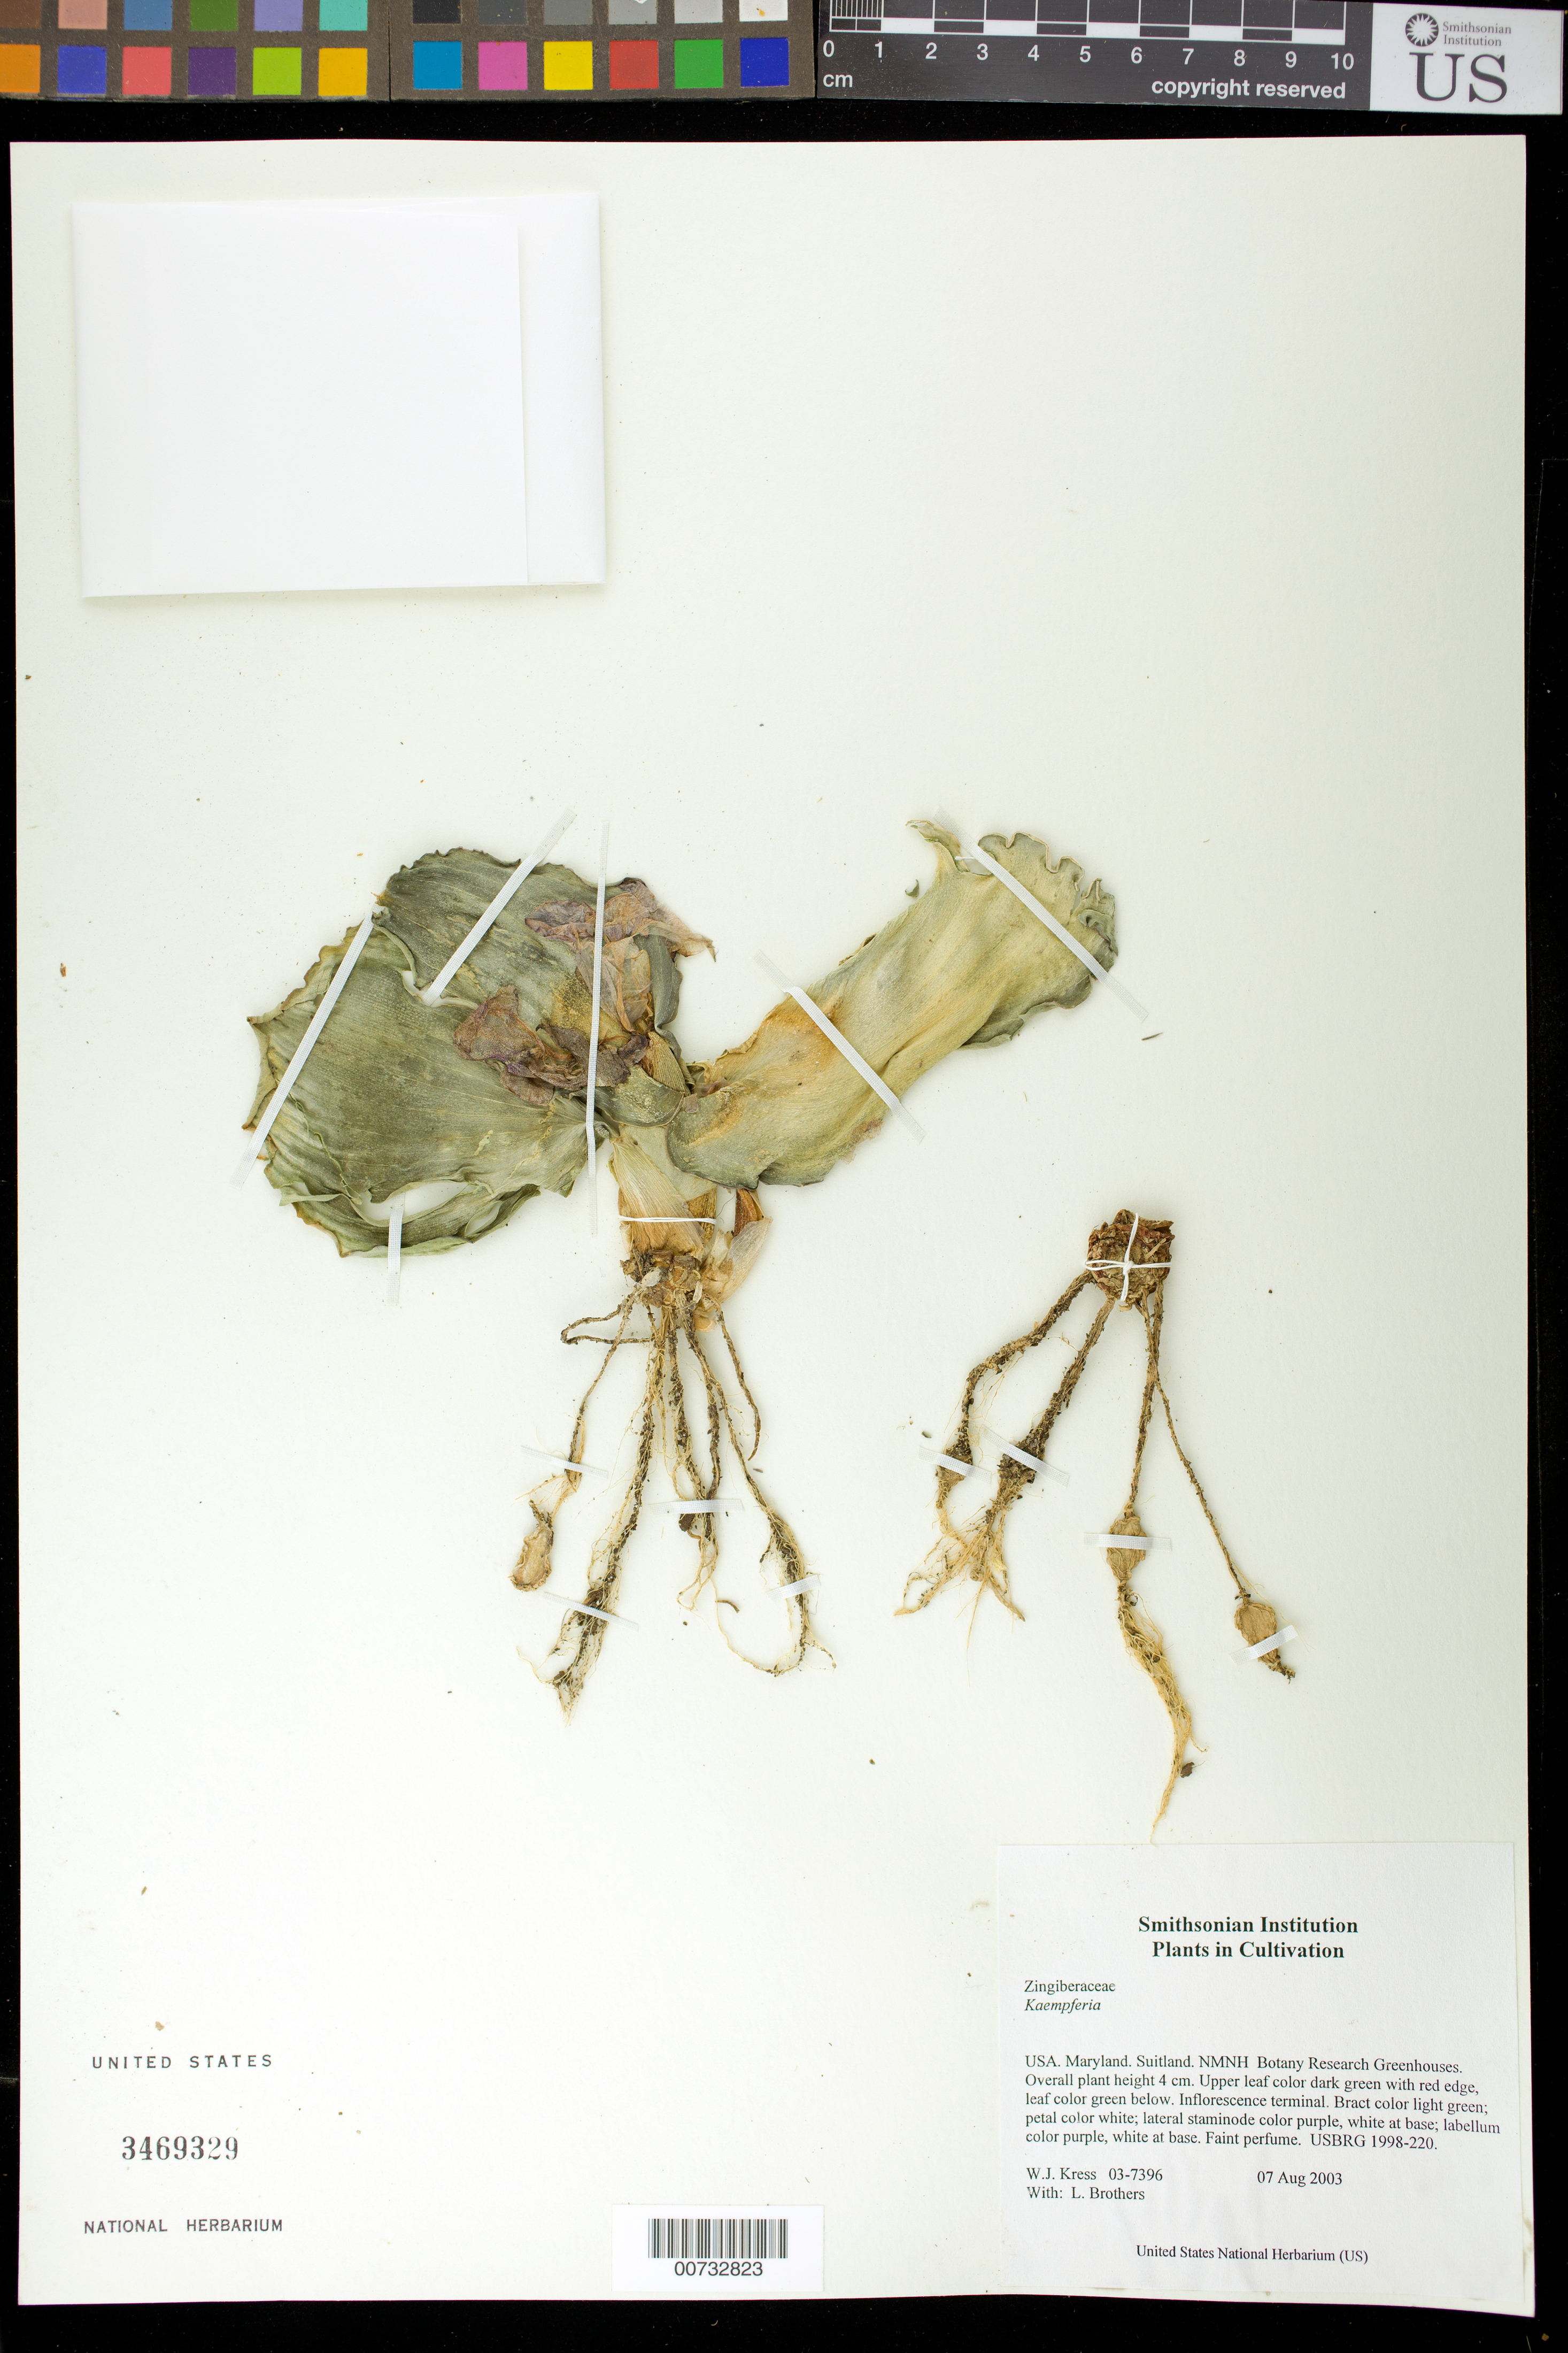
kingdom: Plantae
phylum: Tracheophyta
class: Liliopsida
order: Zingiberales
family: Zingiberaceae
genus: Kaempferia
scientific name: Kaempferia sp.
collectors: W. J. Kress & L. E. Brothers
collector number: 03-7396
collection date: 2003-08-07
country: United States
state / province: Maryland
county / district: Prince George's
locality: NMNH Botany Research Greenhouses. Suitland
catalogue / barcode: US 3469329